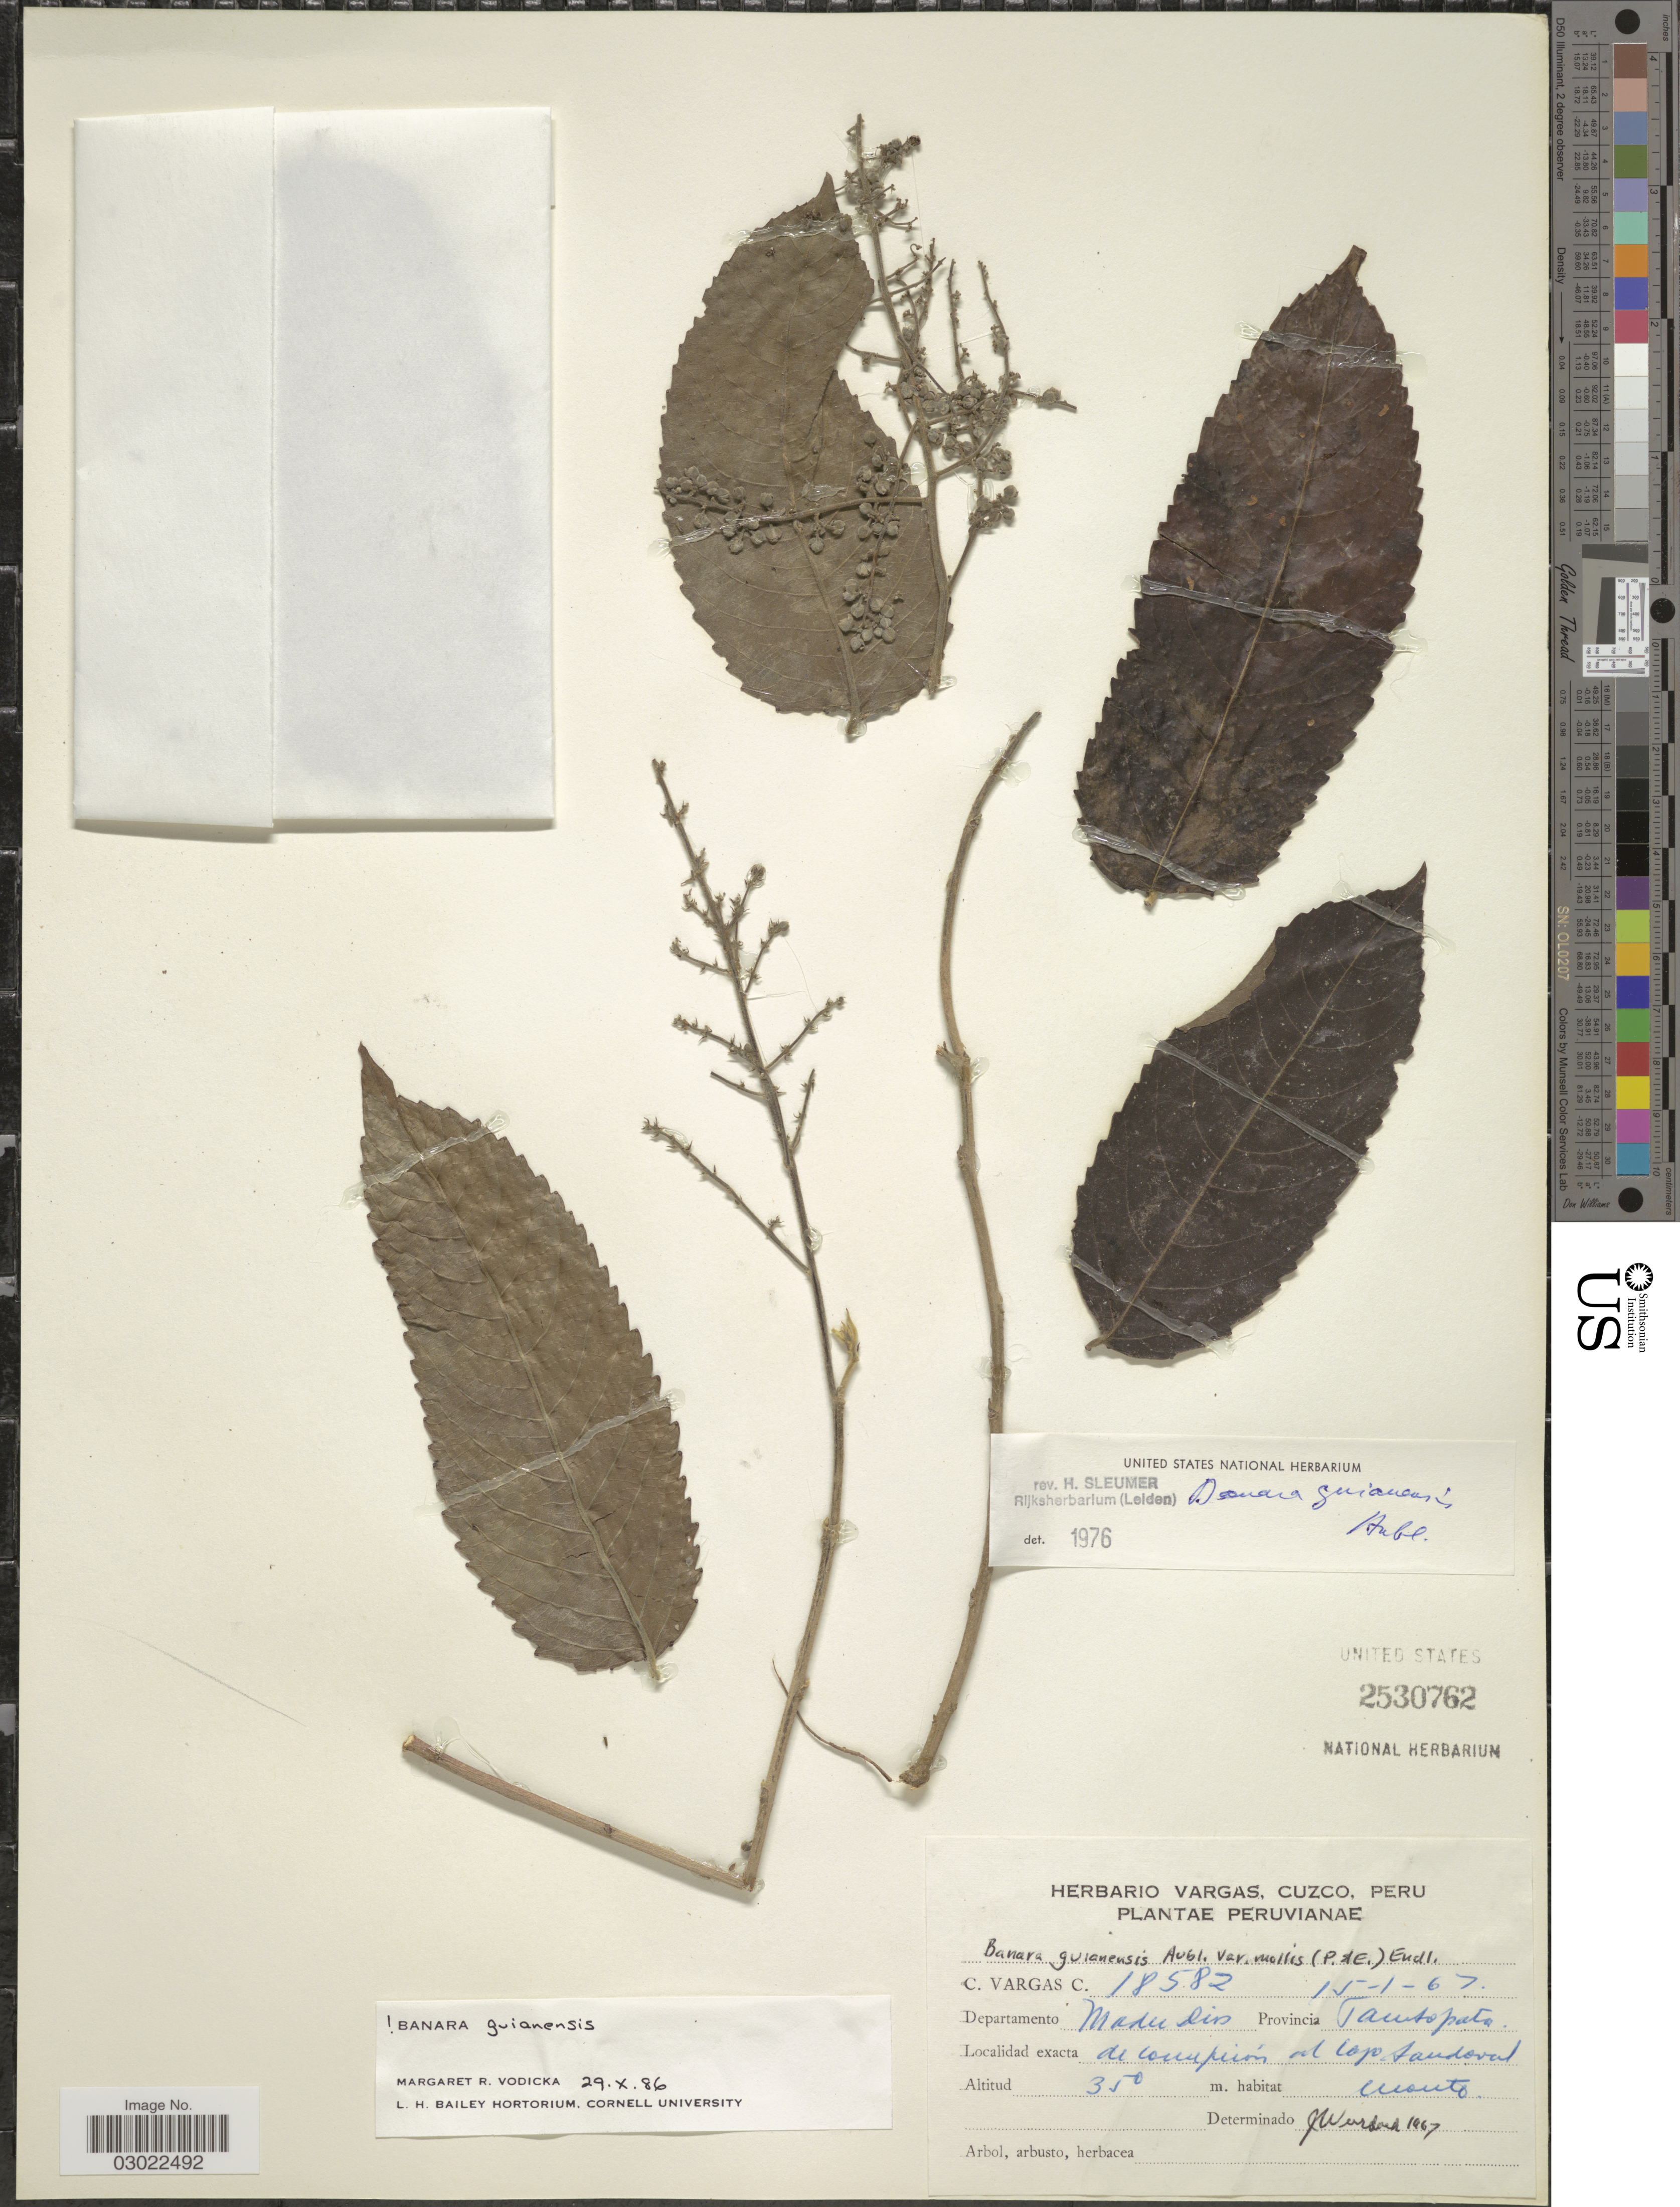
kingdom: Plantae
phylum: Tracheophyta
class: Magnoliopsida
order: Malpighiales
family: Salicaceae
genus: Banara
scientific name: Banara guianensis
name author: Aubl.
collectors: C. Vargas Calderón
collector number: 18582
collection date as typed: Transcribed d/m/y: 15/1/67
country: Peru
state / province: Madre de Dios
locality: Departamento Madre de Dios. Provincia Tambopata, de concepcion al lago Sandoval.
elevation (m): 350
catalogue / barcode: US 2530762